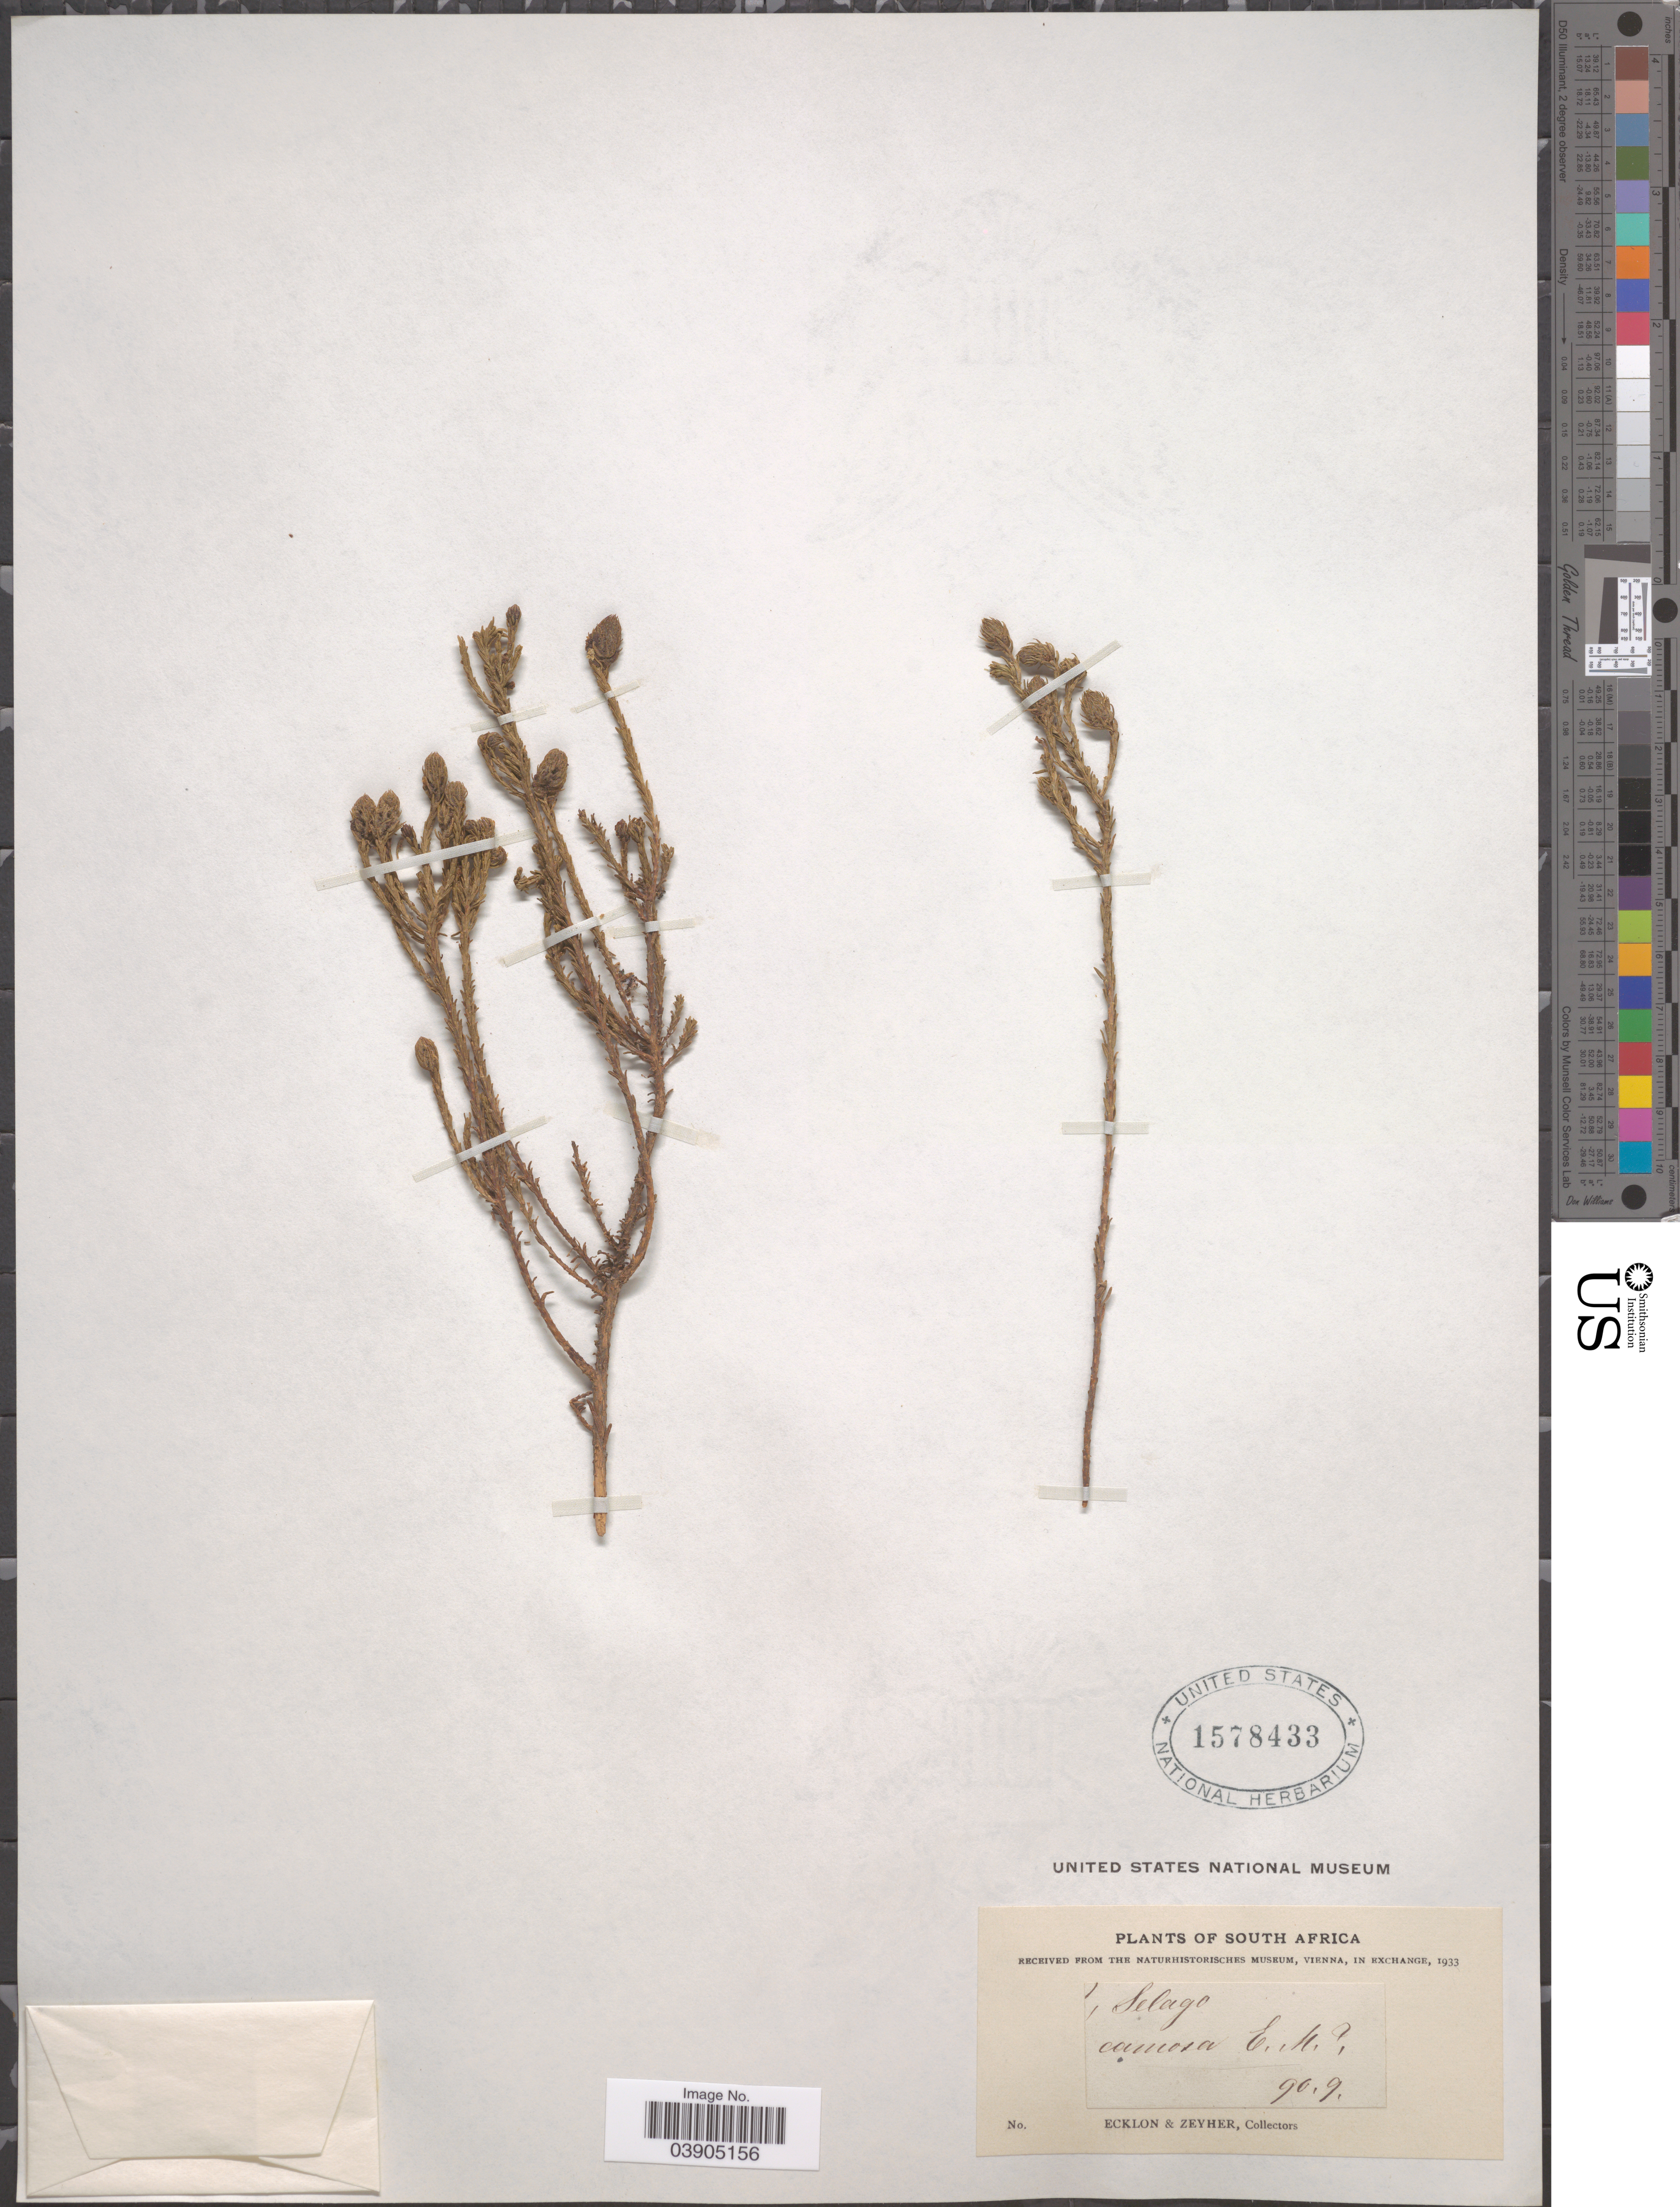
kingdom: Plantae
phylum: Tracheophyta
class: Magnoliopsida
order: Lamiales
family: Scrophulariaceae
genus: Selago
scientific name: Selago comosa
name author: E. Mey.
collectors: -. Ecklon & -. Zeyher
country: South Africa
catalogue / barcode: US 1578433